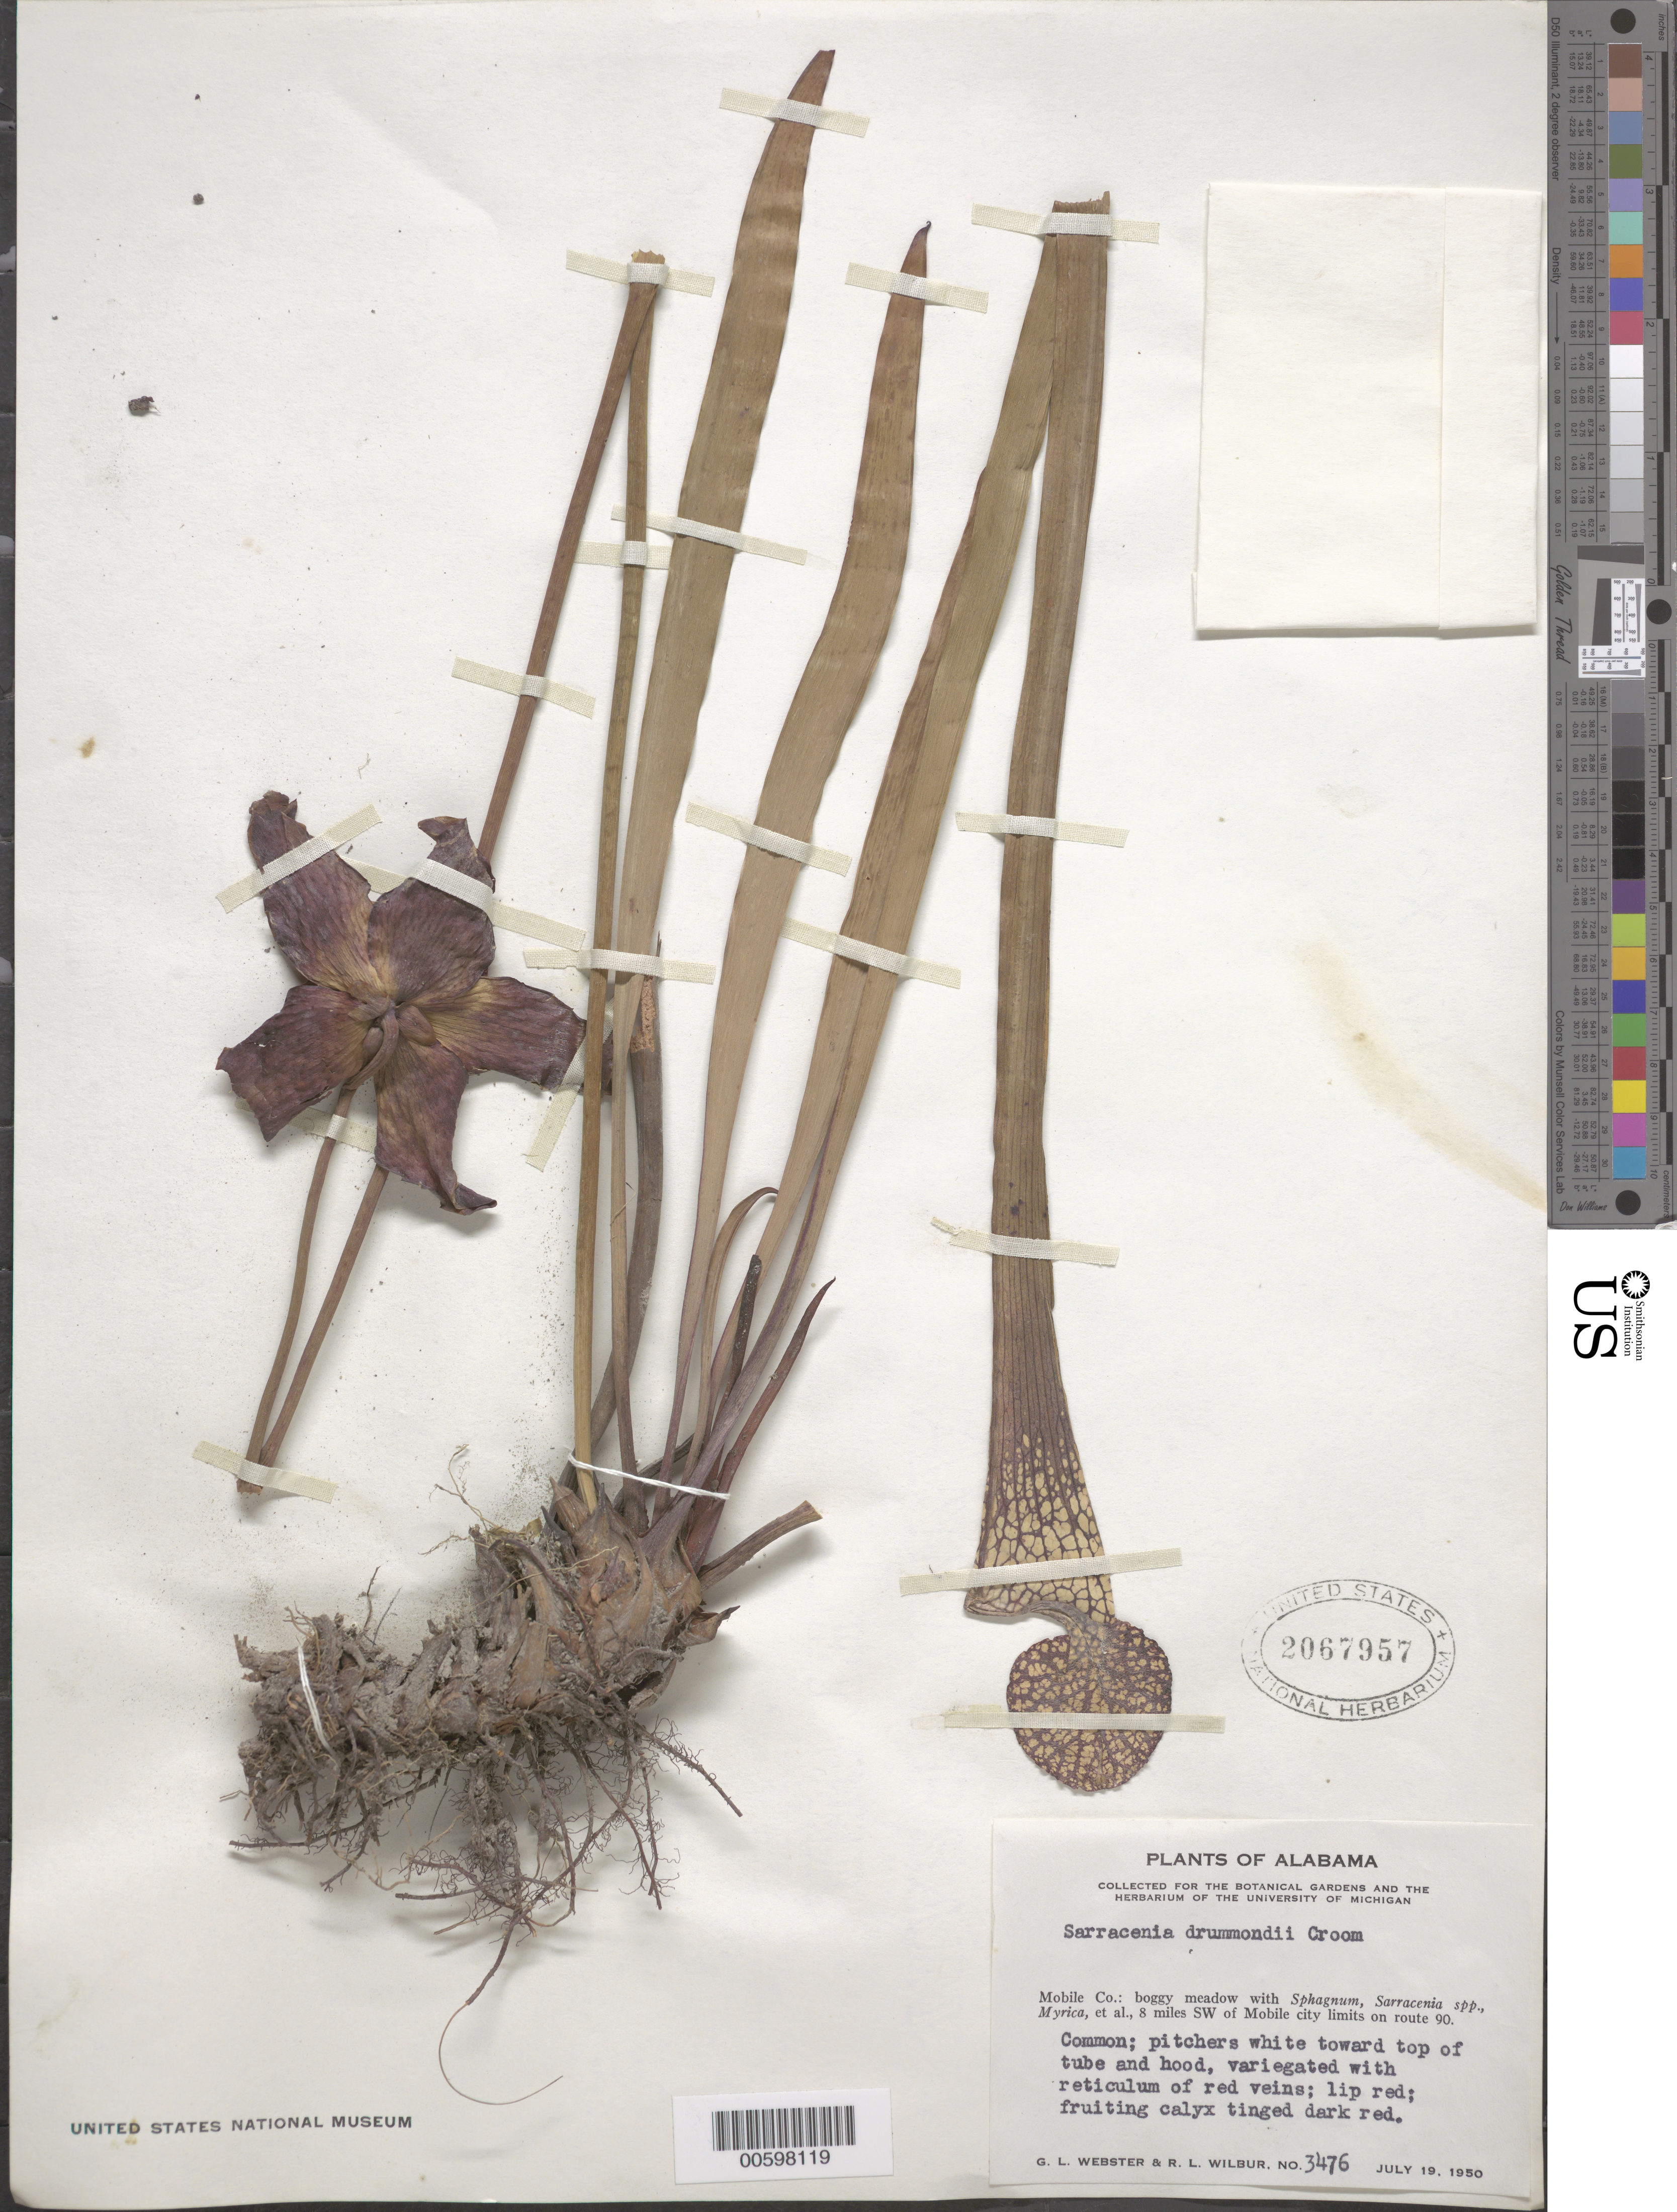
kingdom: Plantae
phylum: Tracheophyta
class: Magnoliopsida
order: Ericales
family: Sarraceniaceae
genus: Sarracenia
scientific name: Sarracenia leucophylla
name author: Raf.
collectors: G. L. Webster & R. L. Wilbur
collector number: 3476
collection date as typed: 19 Jul 1950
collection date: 1950-07-19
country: United States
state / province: Alabama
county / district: Mobile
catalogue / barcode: US 2067957